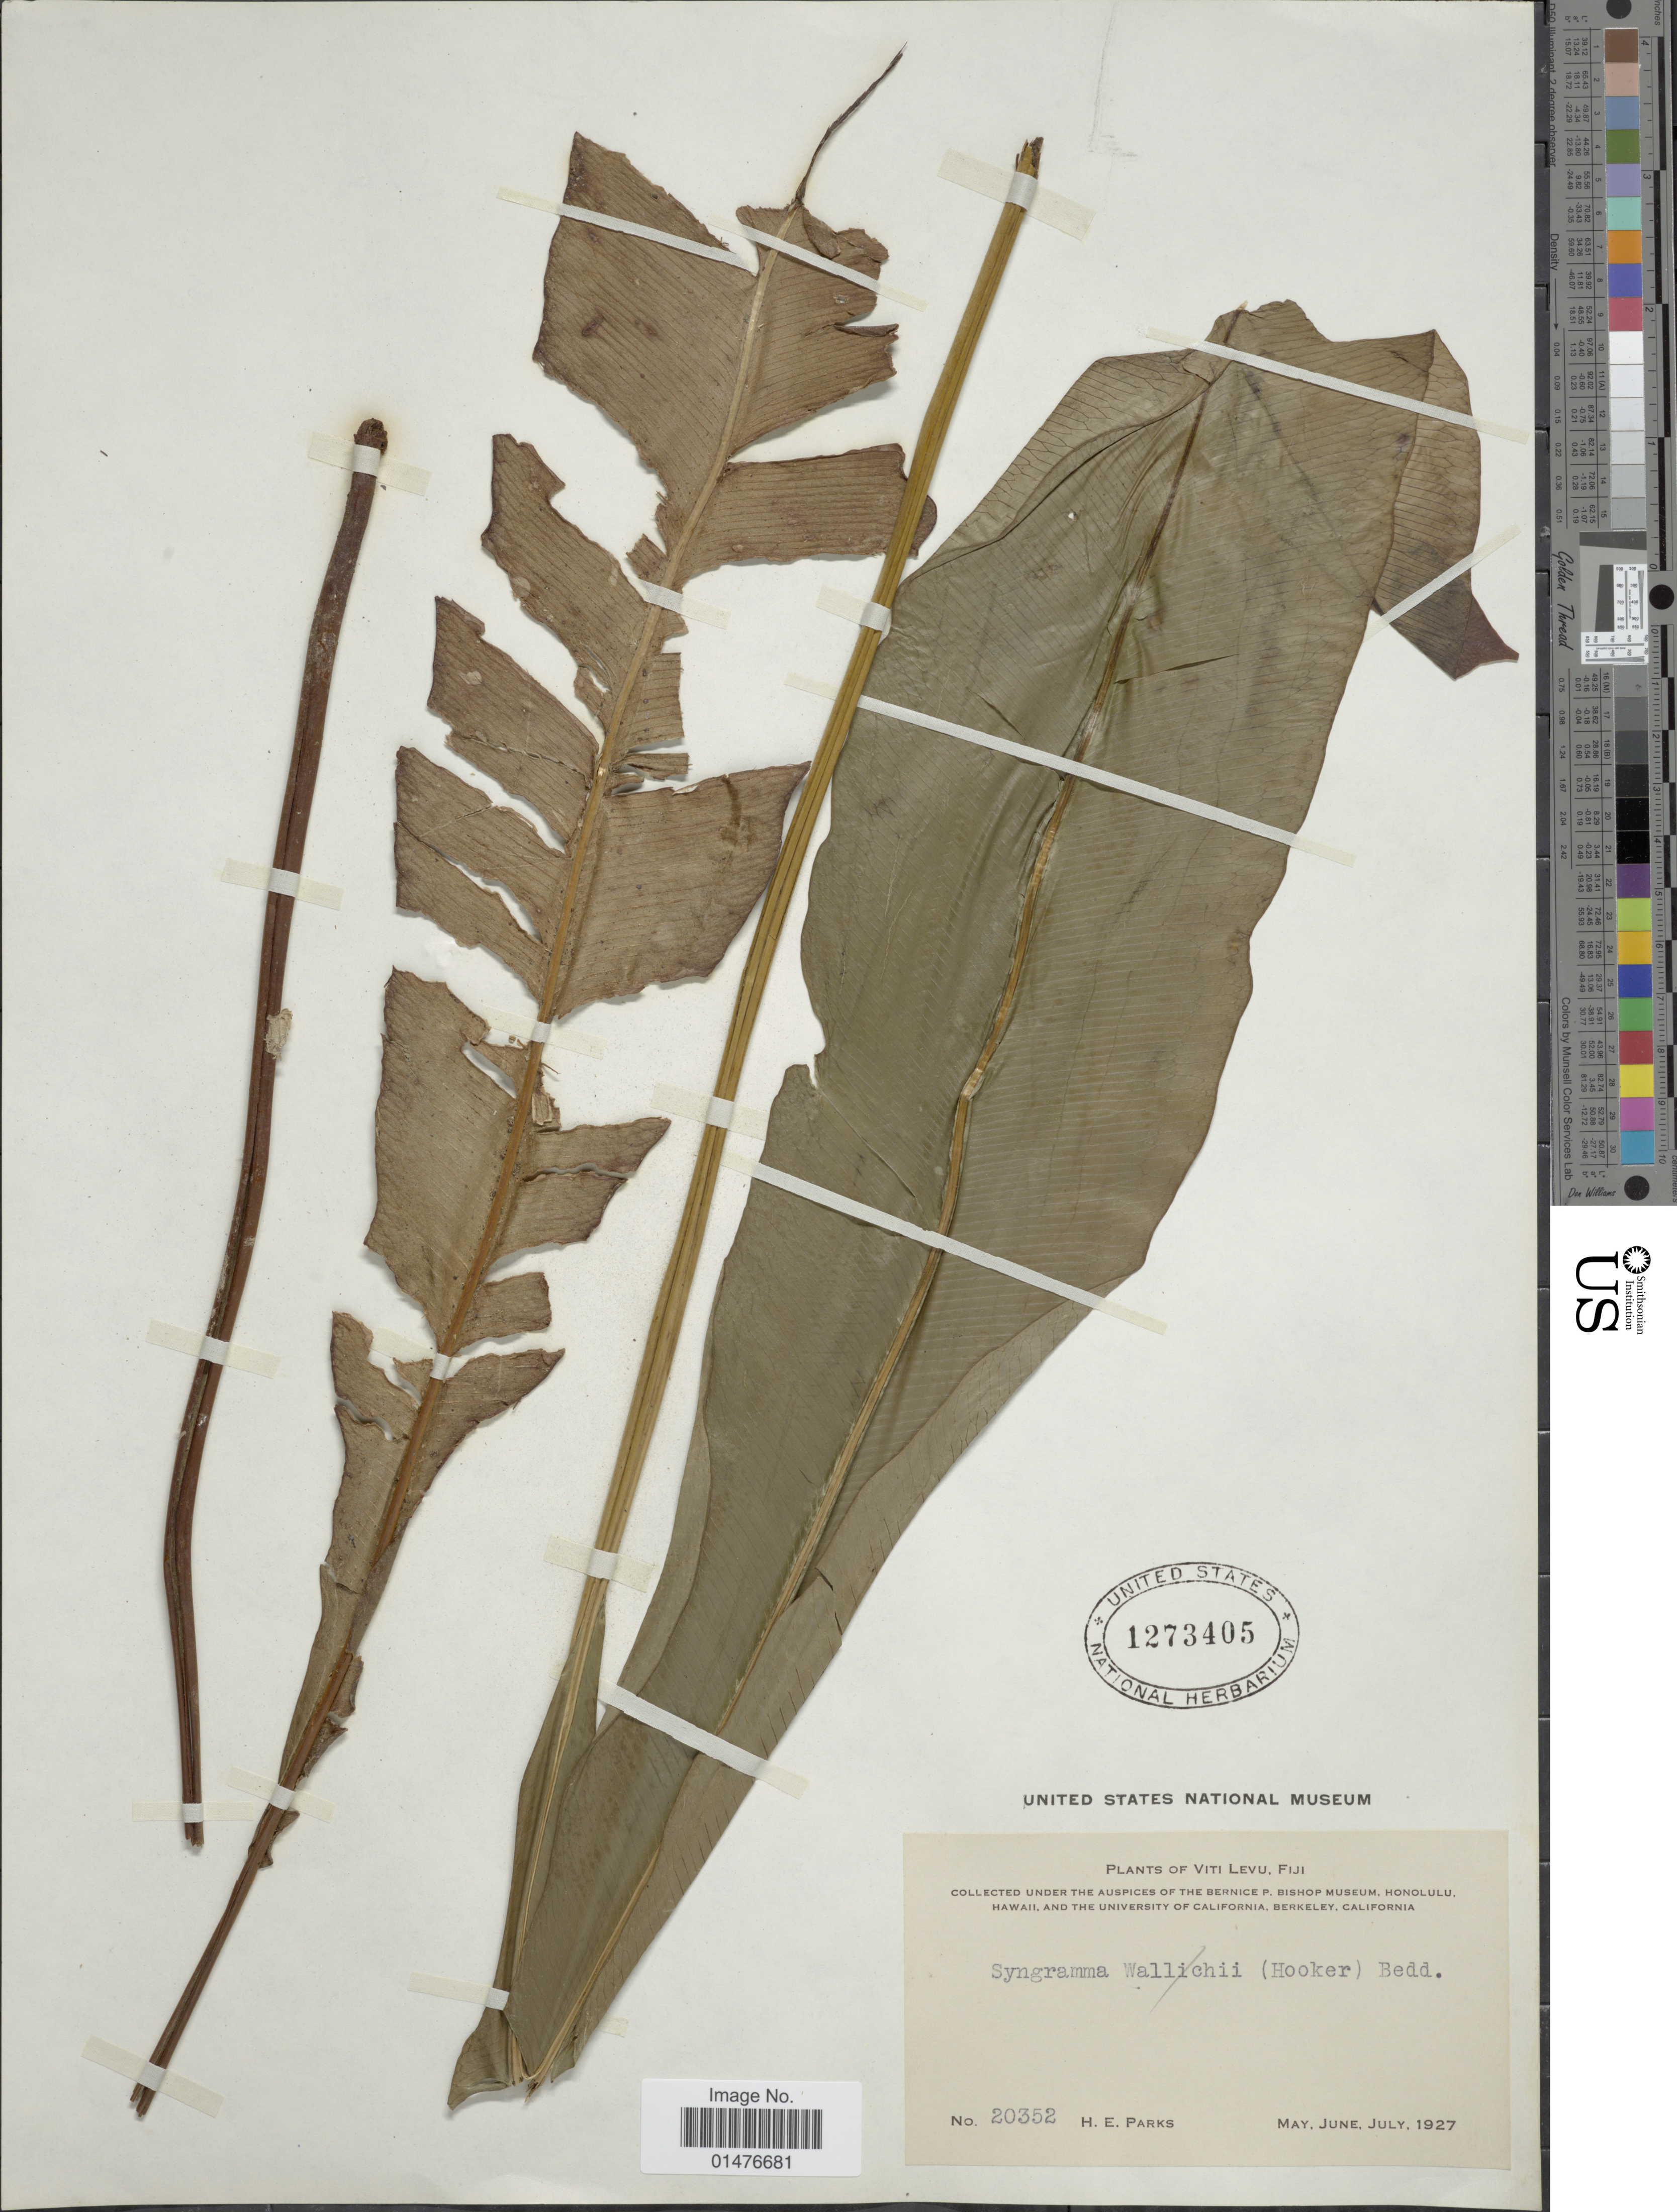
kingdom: Plantae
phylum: Tracheophyta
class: Polypodiopsida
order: Polypodiales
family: Pteridaceae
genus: Syngramma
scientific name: Syngramma spathulata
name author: (C. Chr.) Holttum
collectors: H. E. Parks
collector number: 20352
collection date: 1927-05/1927-07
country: Fiji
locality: Viti Levu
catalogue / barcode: US 1273405